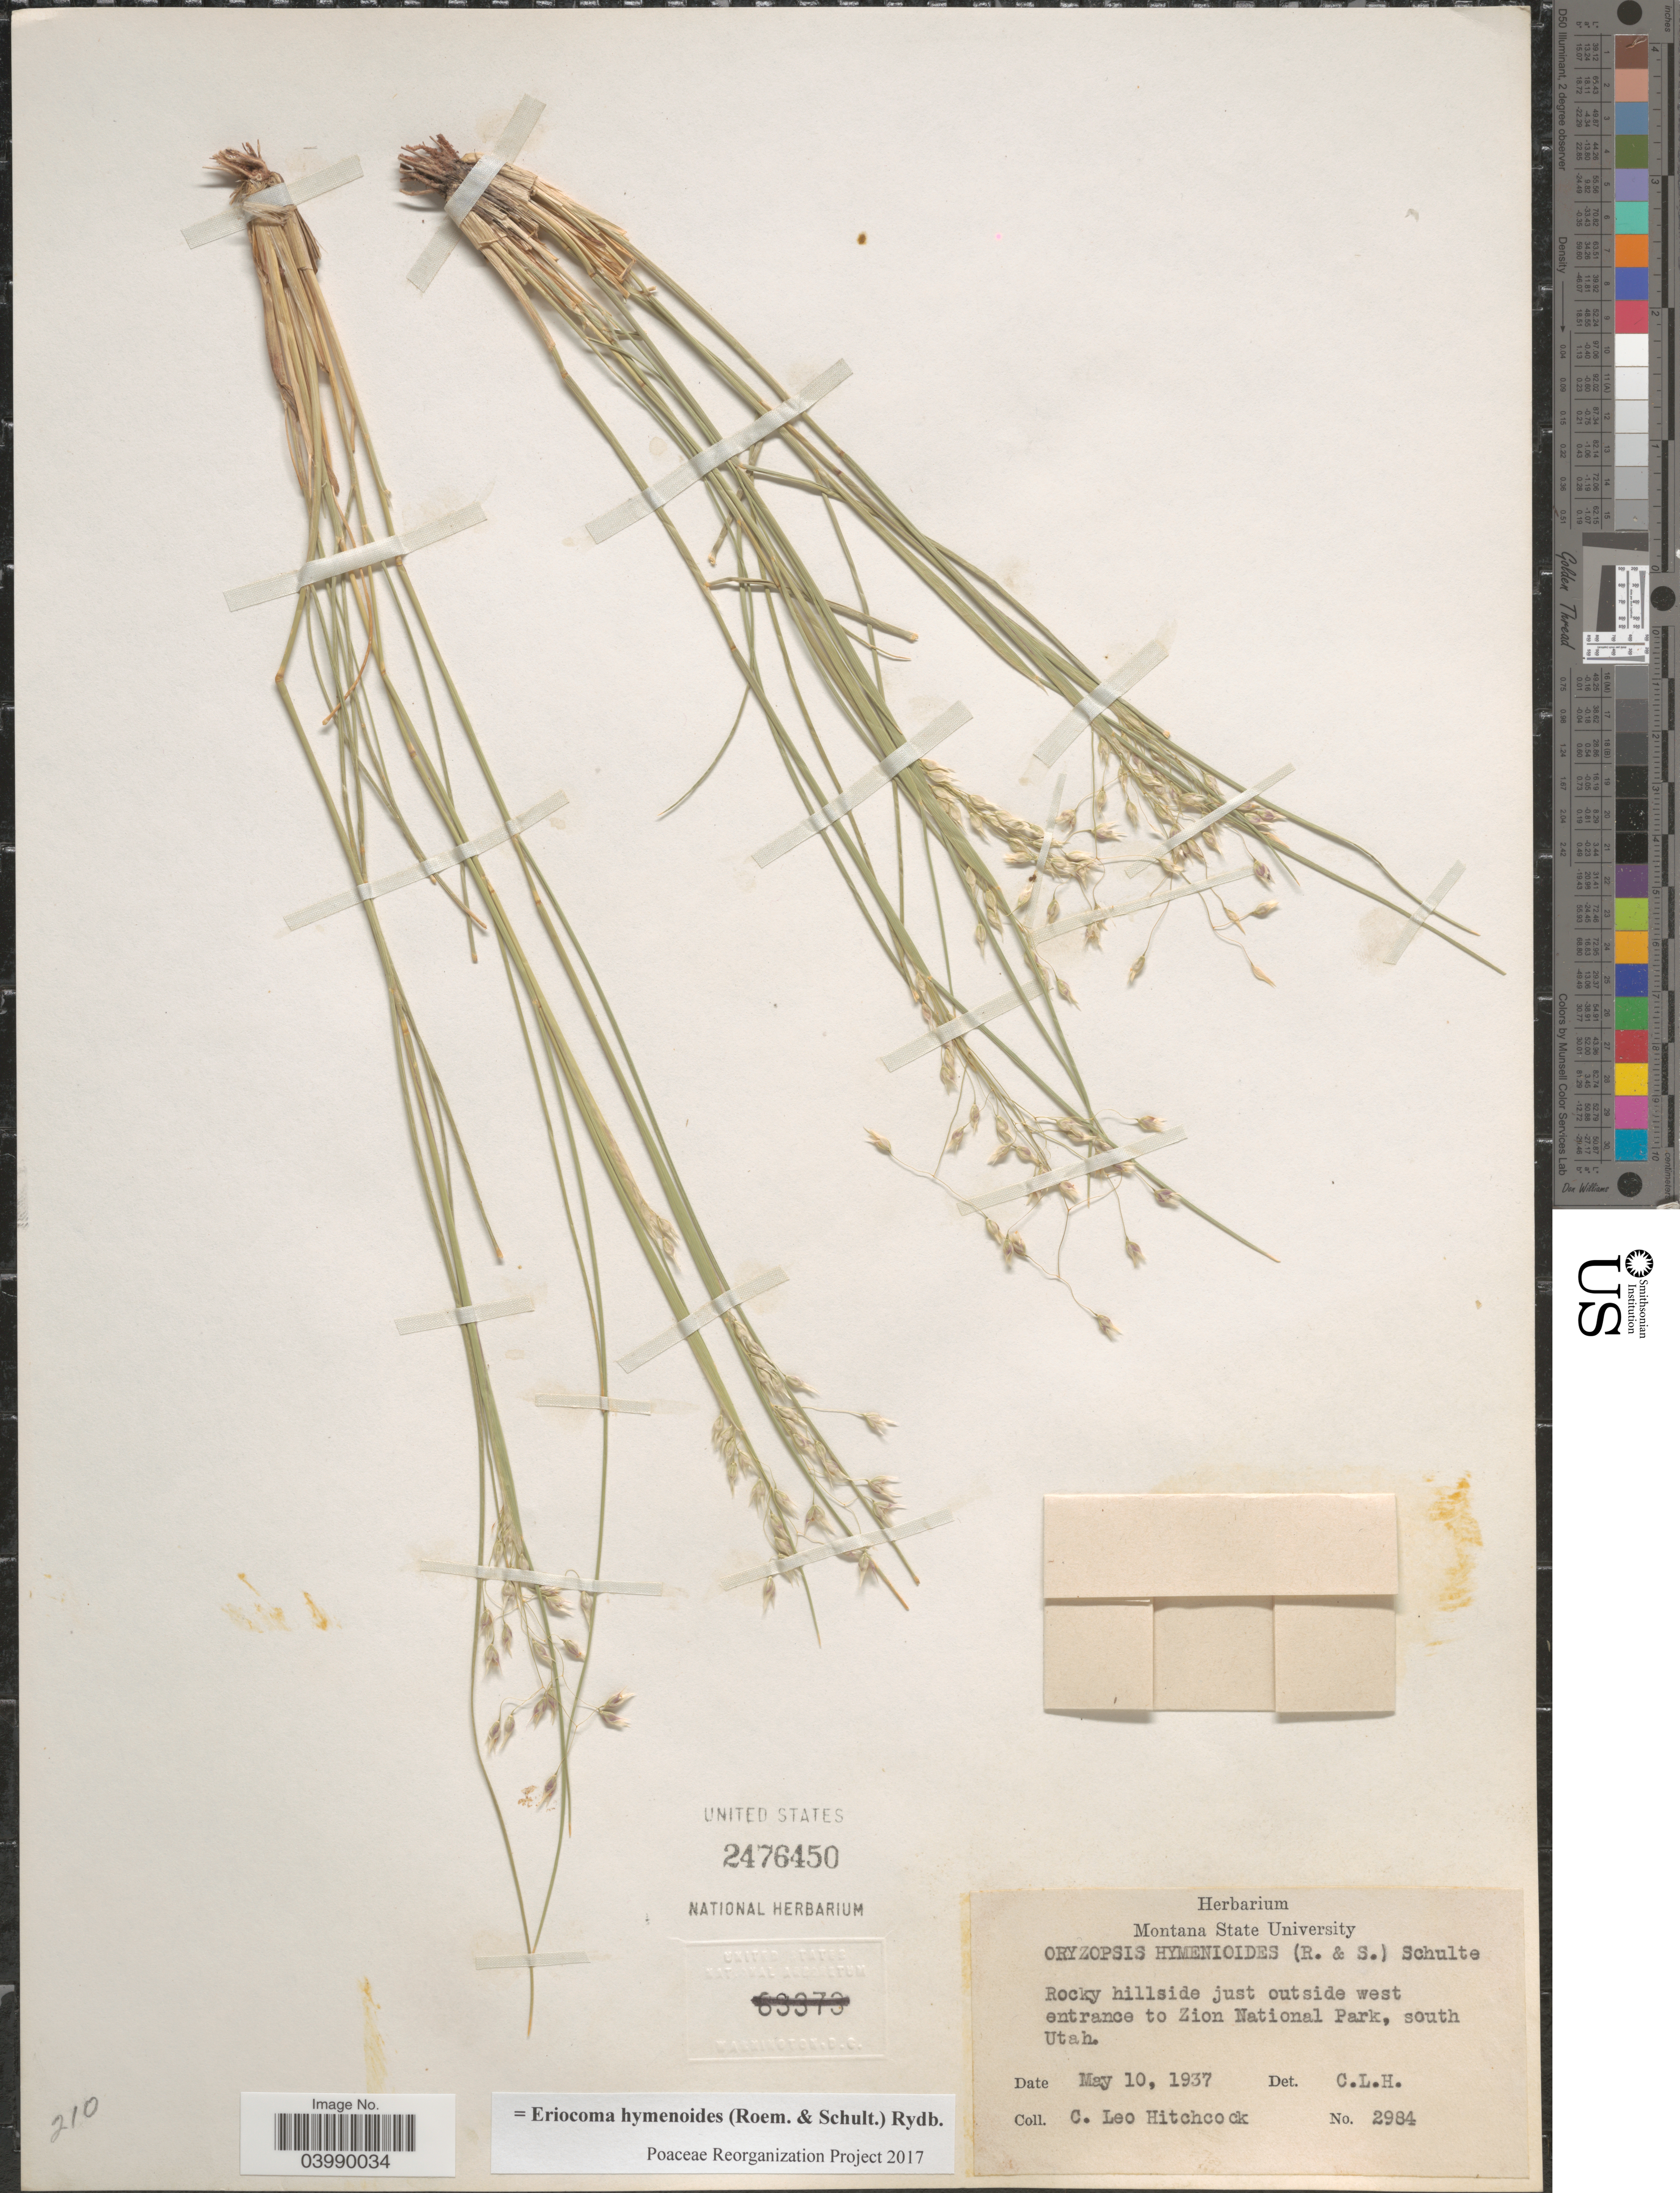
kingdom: Plantae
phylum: Tracheophyta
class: Liliopsida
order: Poales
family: Poaceae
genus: Eriocoma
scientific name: Eriocoma hymenoides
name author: (Roem. & Schult.) Rydb.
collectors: C. L. Hitchcock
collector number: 2984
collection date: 1937-05-10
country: United States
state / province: Utah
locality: Just outside west entrance to Zion National Park, south Utah.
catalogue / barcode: US 2476450